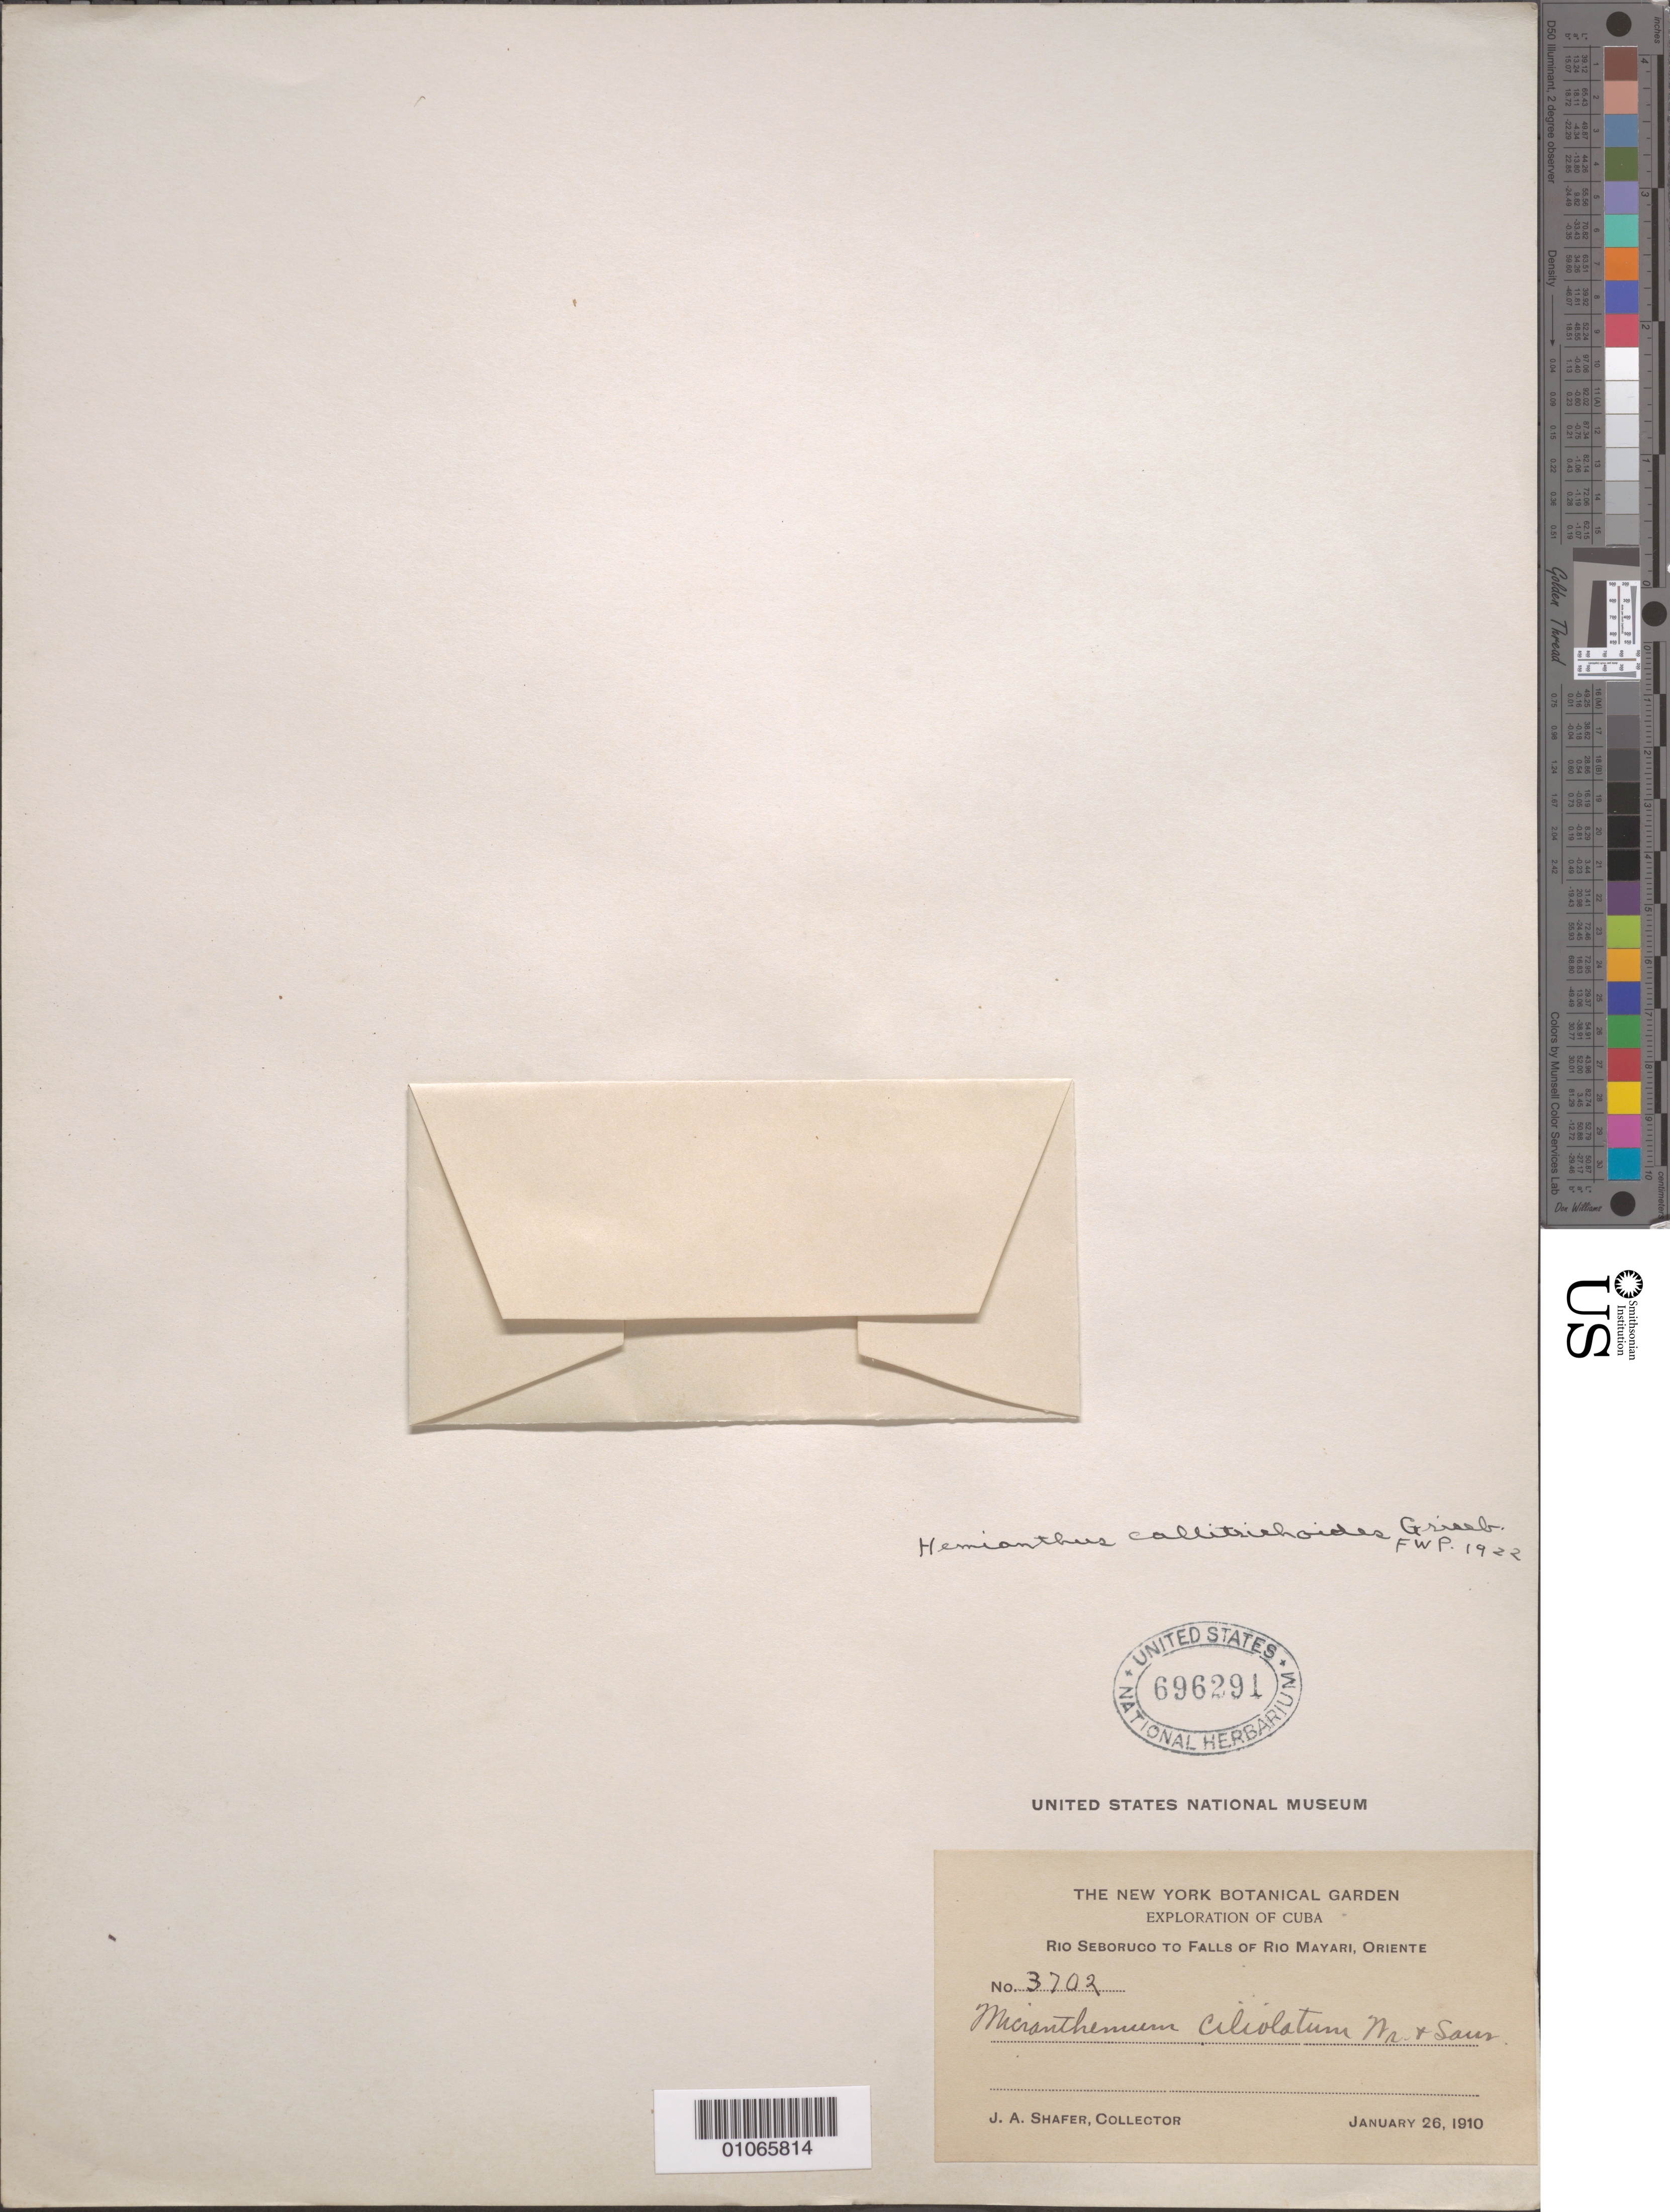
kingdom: Plantae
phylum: Tracheophyta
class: Magnoliopsida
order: Lamiales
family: Linderniaceae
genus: Hemianthus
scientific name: Hemianthus callitrichoides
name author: Griseb.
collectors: J. A. Shafer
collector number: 3702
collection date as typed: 26 Jan 1910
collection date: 1910-01-26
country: Cuba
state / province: Oriente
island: Cuba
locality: Rio Seboruco to Falls of Rio Mayari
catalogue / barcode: US 696291